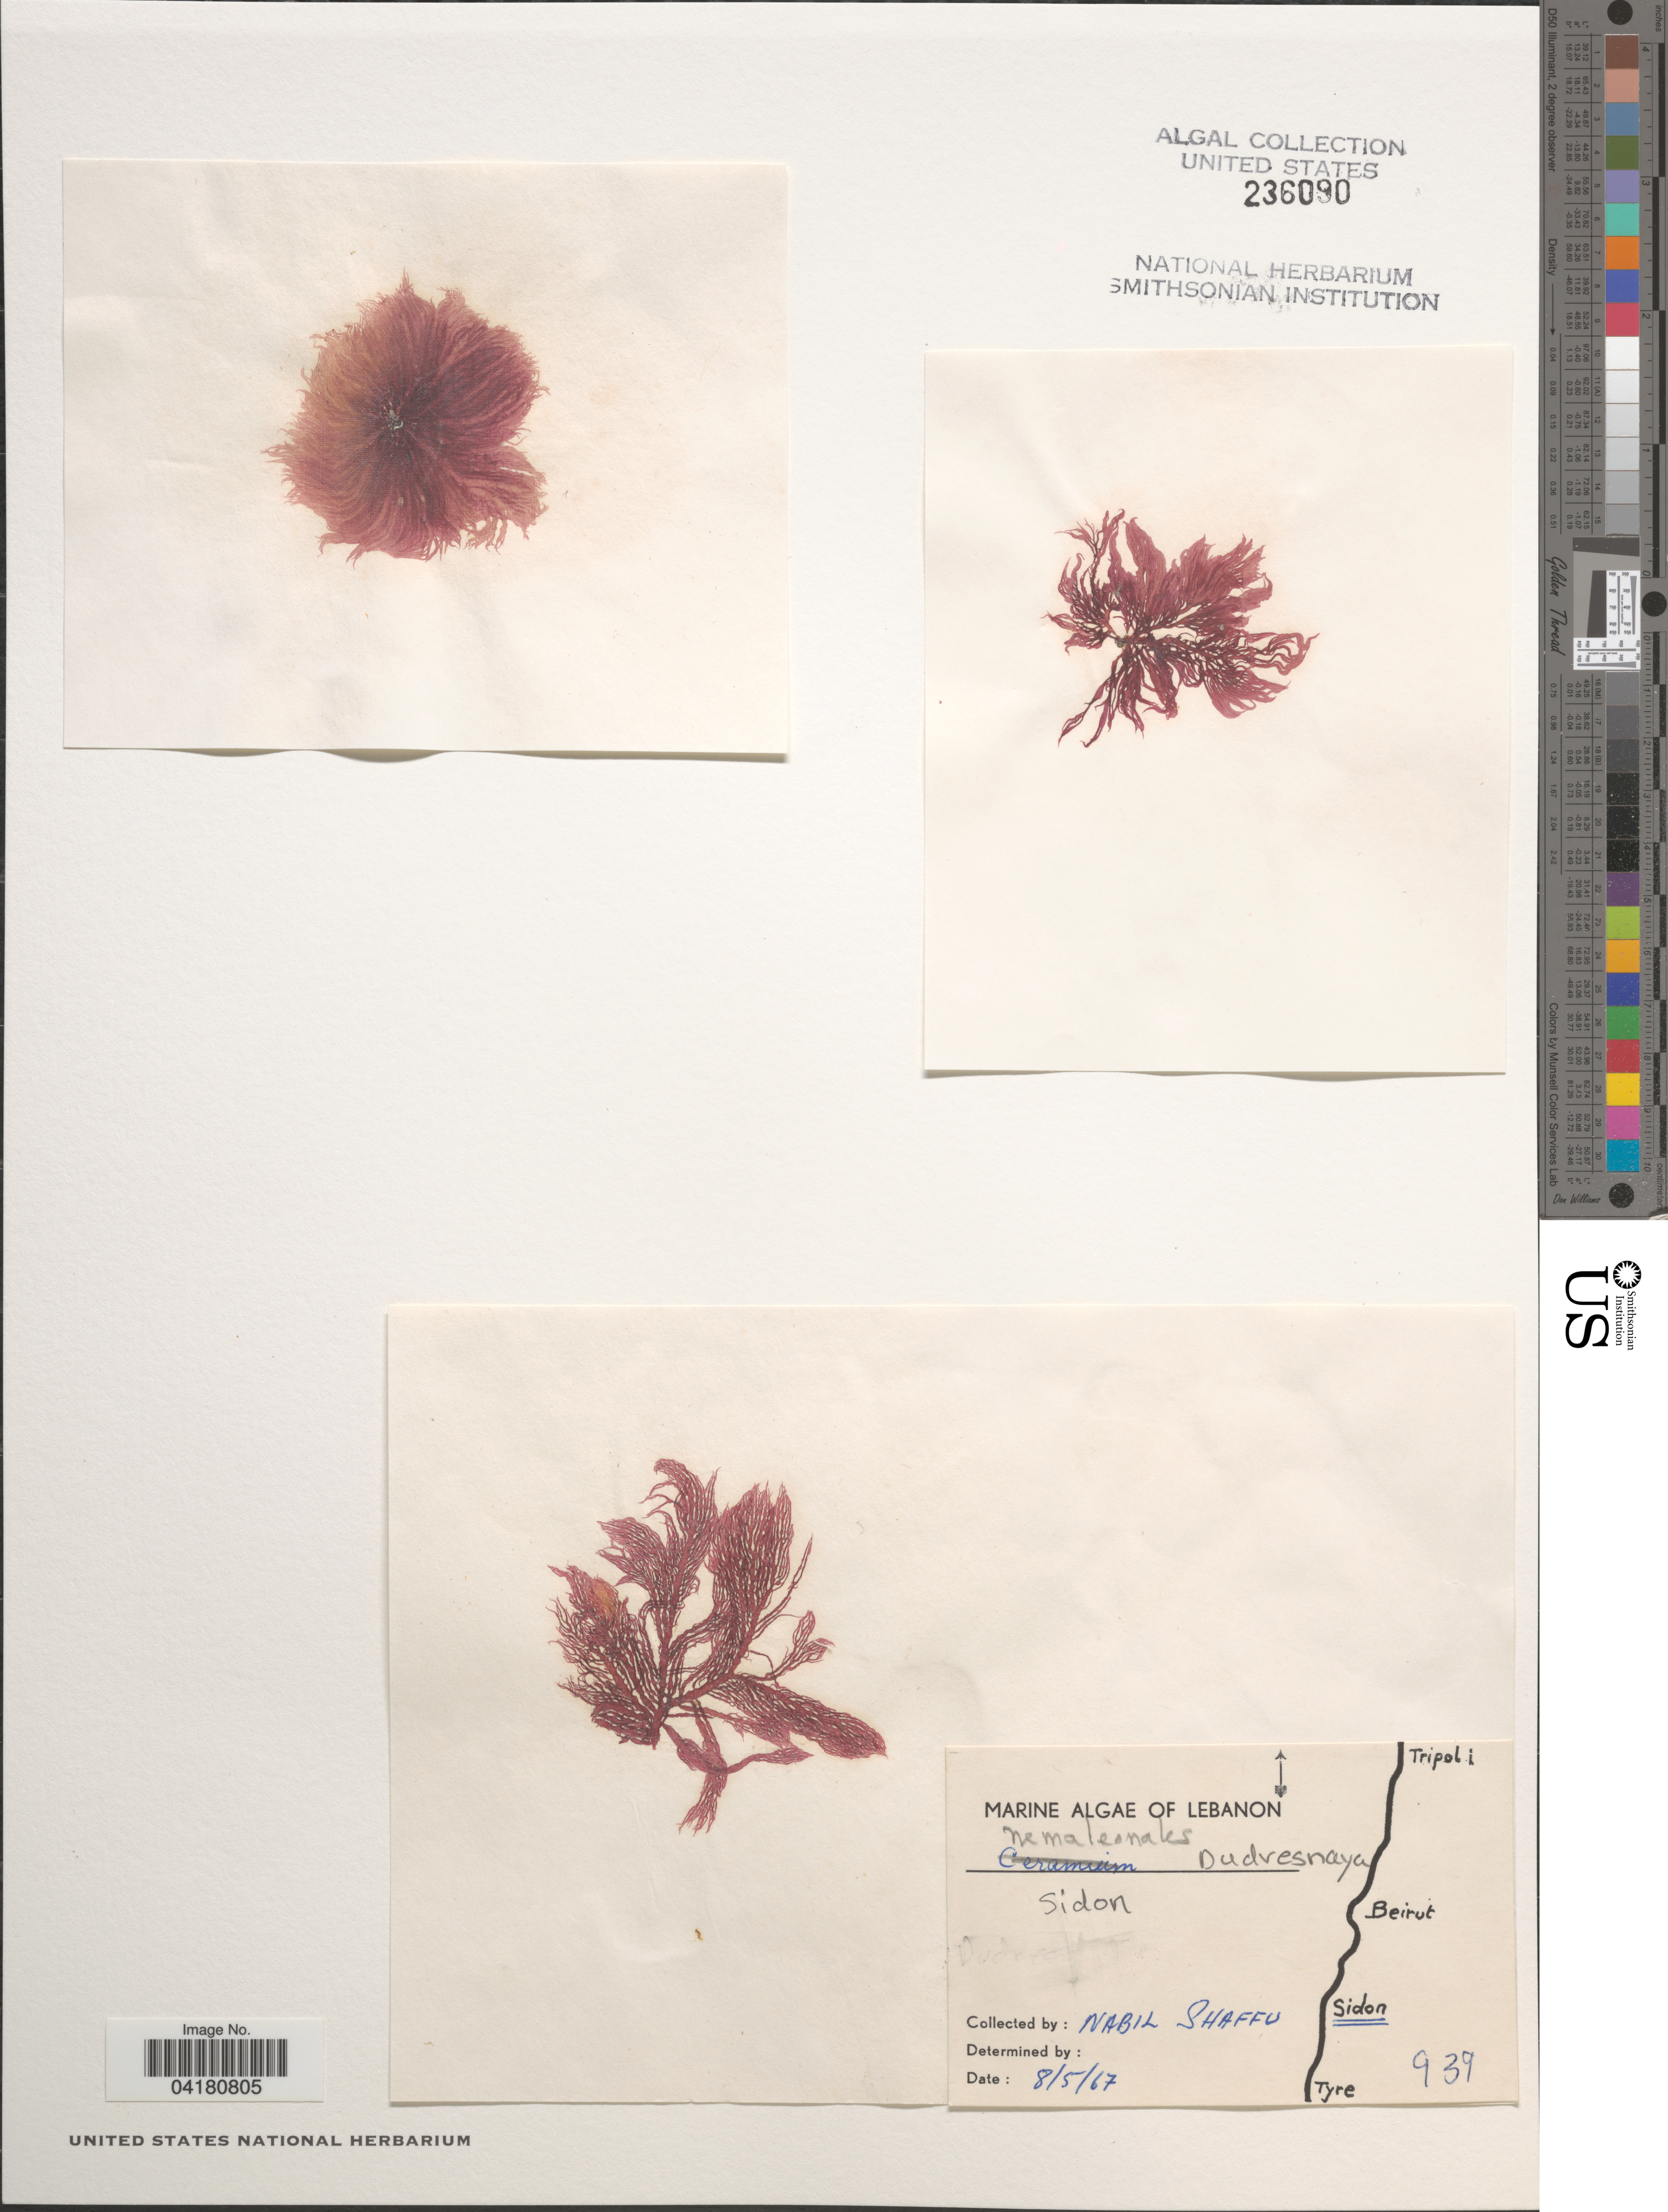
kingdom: Plantae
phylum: Rhodophyta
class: Florideophyceae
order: Gigartinales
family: Dumontiaceae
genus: Dudresnaya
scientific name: Dudresnaya sp.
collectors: N. Shaffu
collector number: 939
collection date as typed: Transcribed d/m/y: 8/5/67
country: Lebanon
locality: Sidon.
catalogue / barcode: US 236090